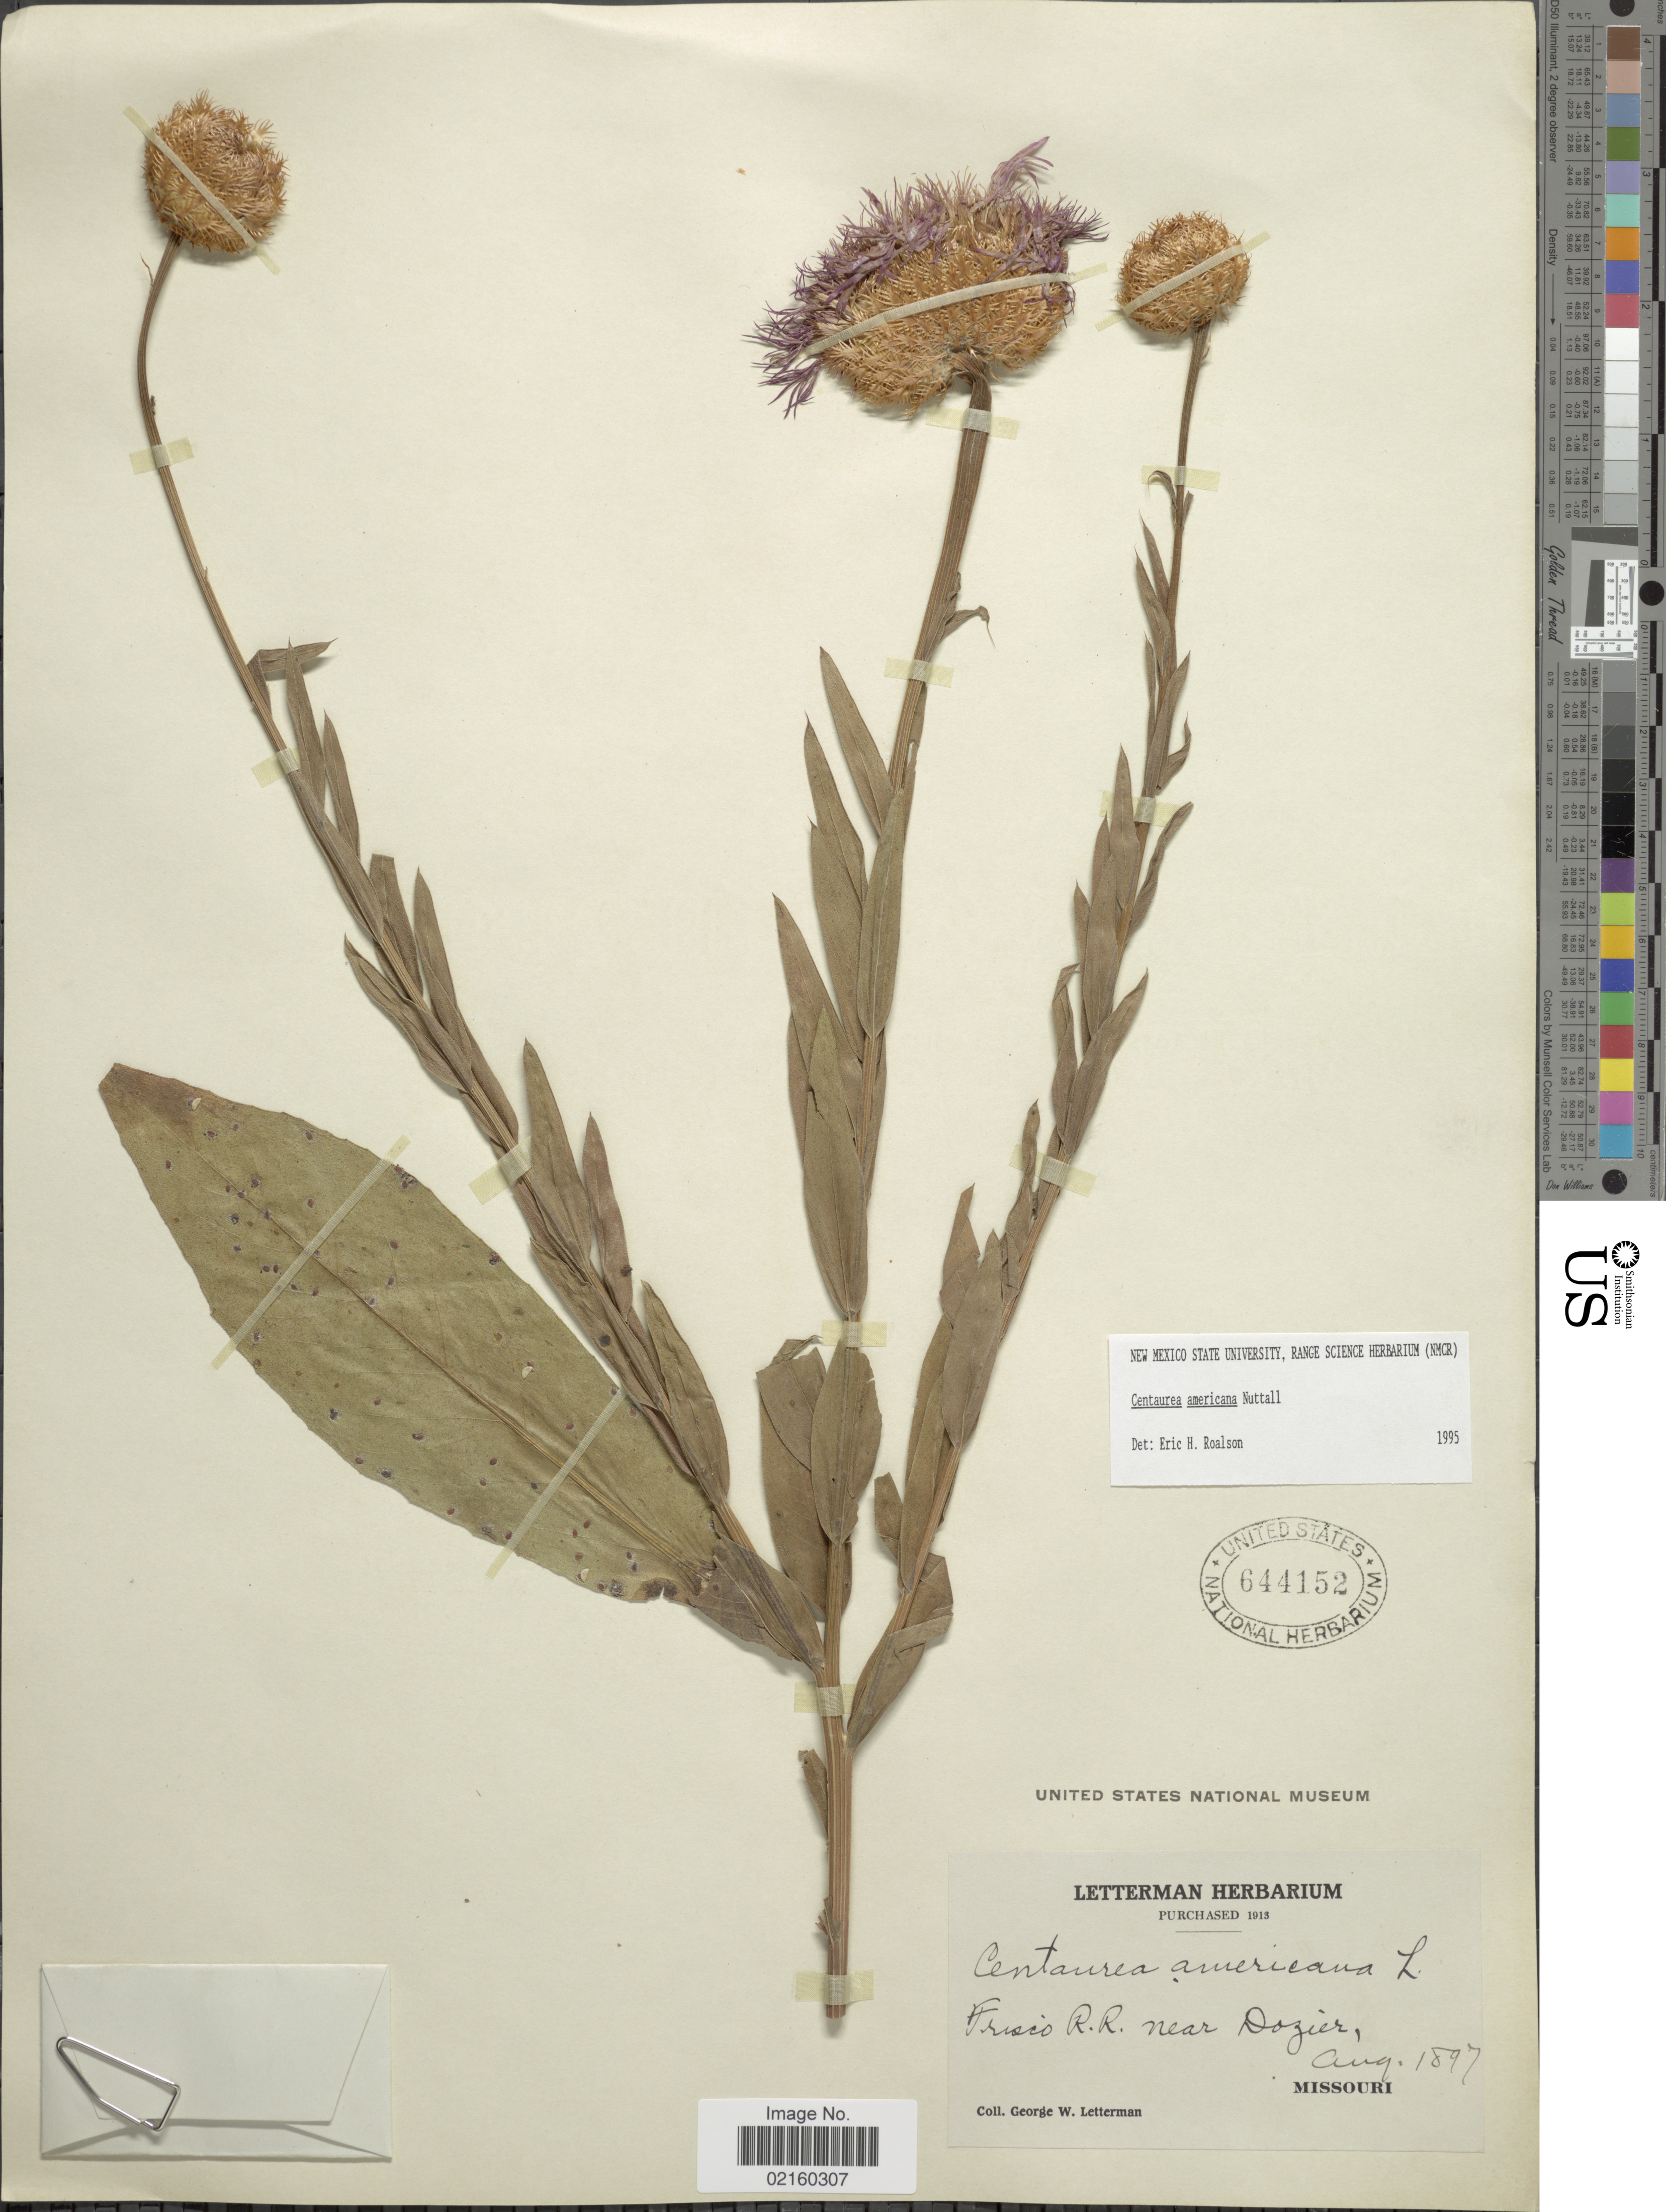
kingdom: Plantae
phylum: Tracheophyta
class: Magnoliopsida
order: Asterales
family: Asteraceae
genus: Plectocephalus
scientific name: Plectocephalus americanus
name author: (Nutt.) D. Don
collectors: G. W. Letterman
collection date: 1897-08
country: United States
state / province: Missouri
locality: Frisco R. R. near Dozier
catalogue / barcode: US 644152